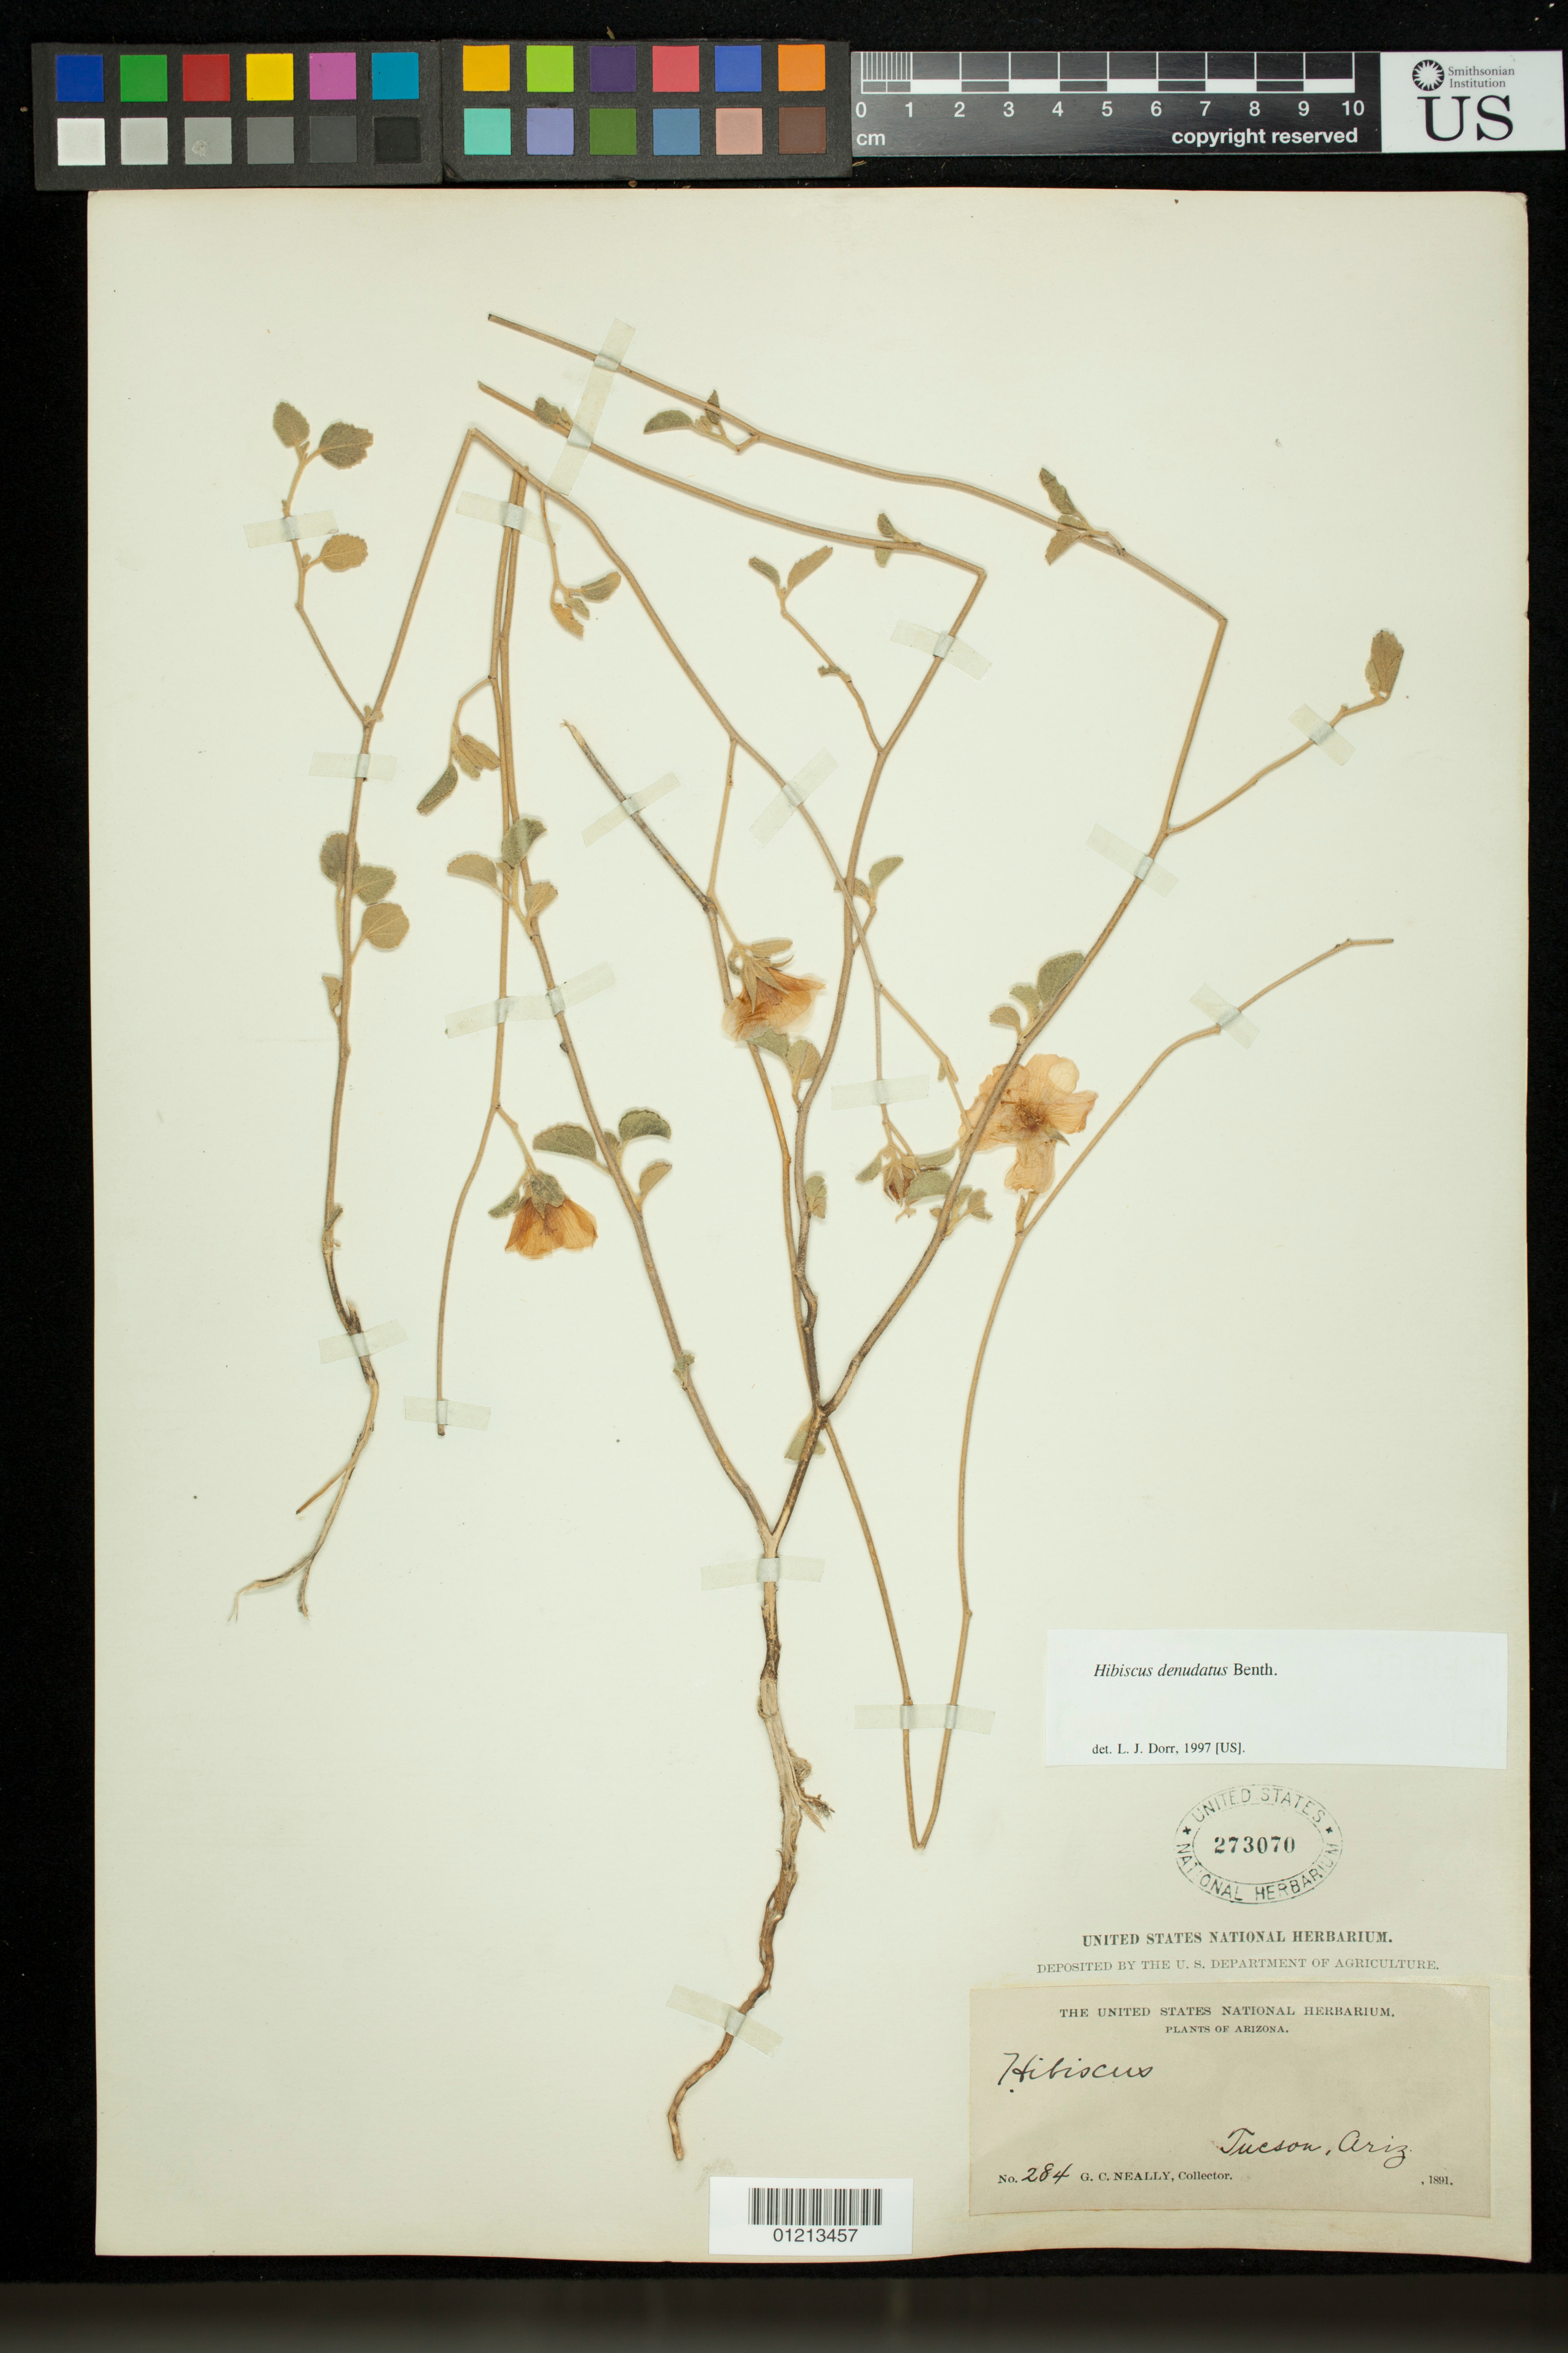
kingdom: Plantae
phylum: Tracheophyta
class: Magnoliopsida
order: Malvales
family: Malvaceae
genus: Hibiscus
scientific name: Hibiscus denudatus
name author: Benth.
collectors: G. Neally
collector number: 284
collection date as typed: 1891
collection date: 1891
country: United States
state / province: Arizona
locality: Tucson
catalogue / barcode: US 273070